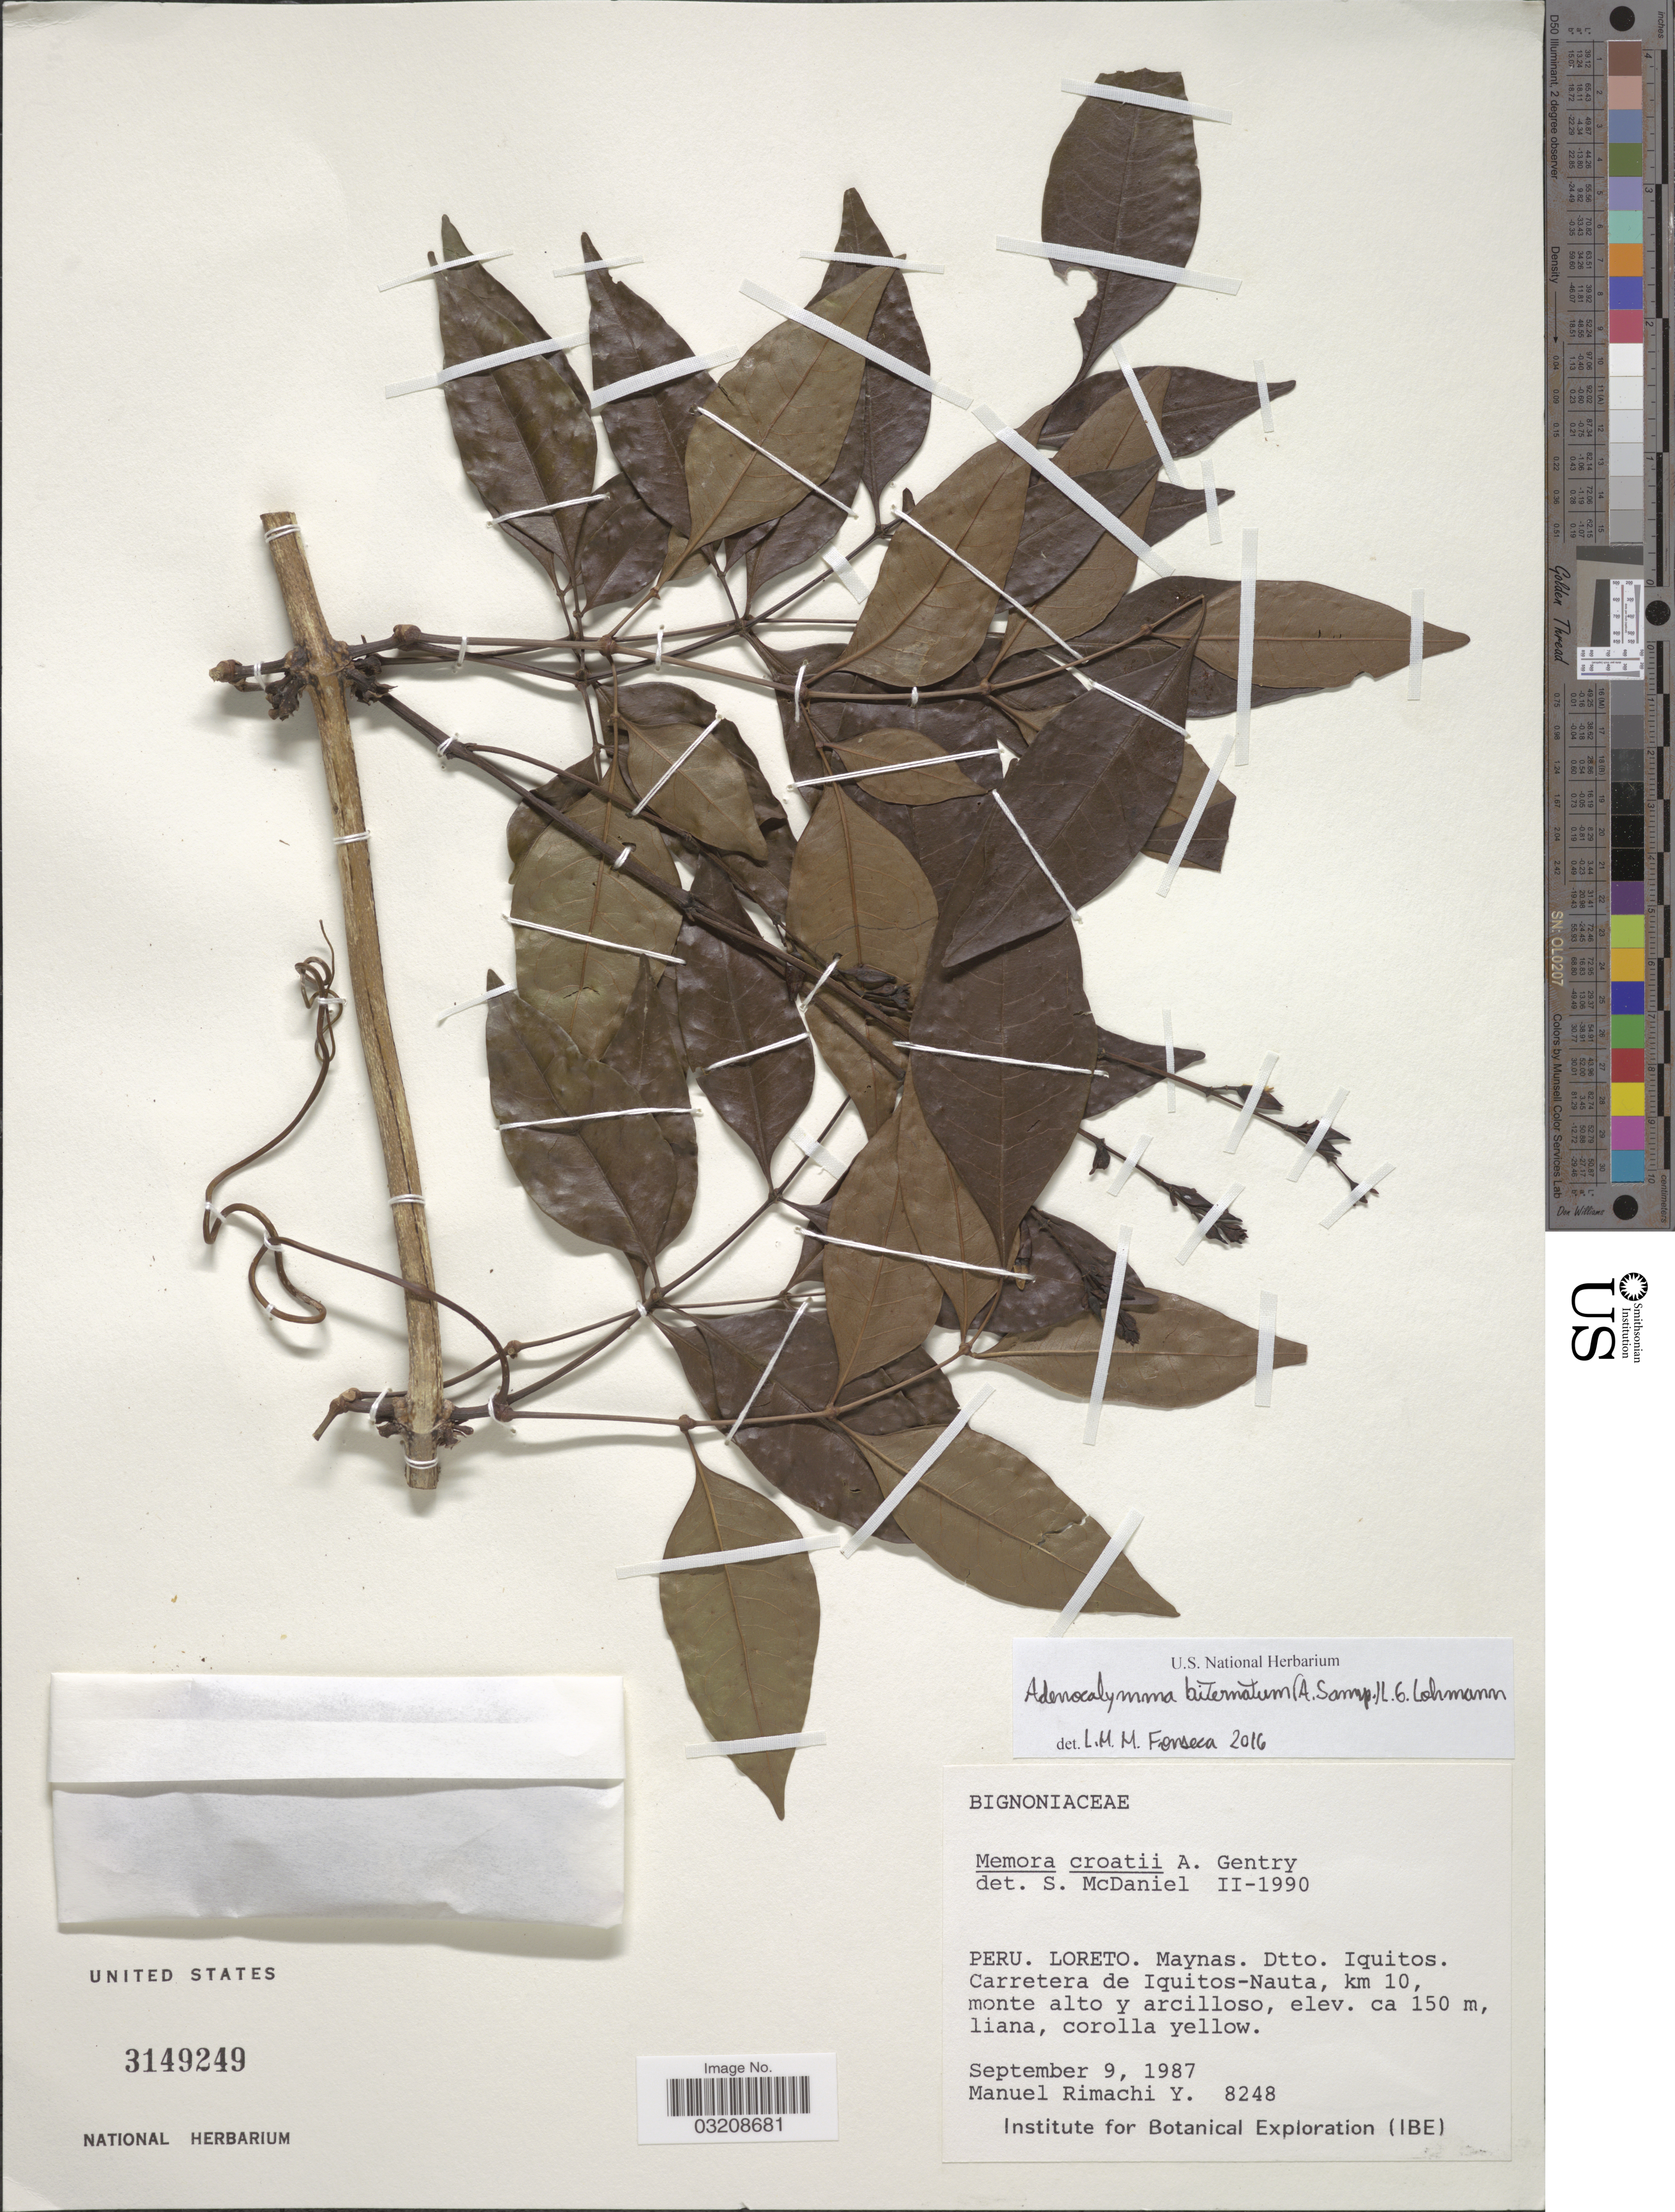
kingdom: Plantae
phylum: Tracheophyta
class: Magnoliopsida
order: Lamiales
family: Bignoniaceae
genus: Adenocalymma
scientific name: Adenocalymma biternatum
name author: (A. Samp.) L.G. Lohmann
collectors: M. Rimachi Y.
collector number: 8248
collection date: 1987-09-09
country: Peru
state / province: Loreto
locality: Maynas. Dtto. Iquitos. Carretera de Iquitos-Nauta, km 10, monte alto y arcilloso.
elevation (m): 150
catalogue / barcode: US 3149249